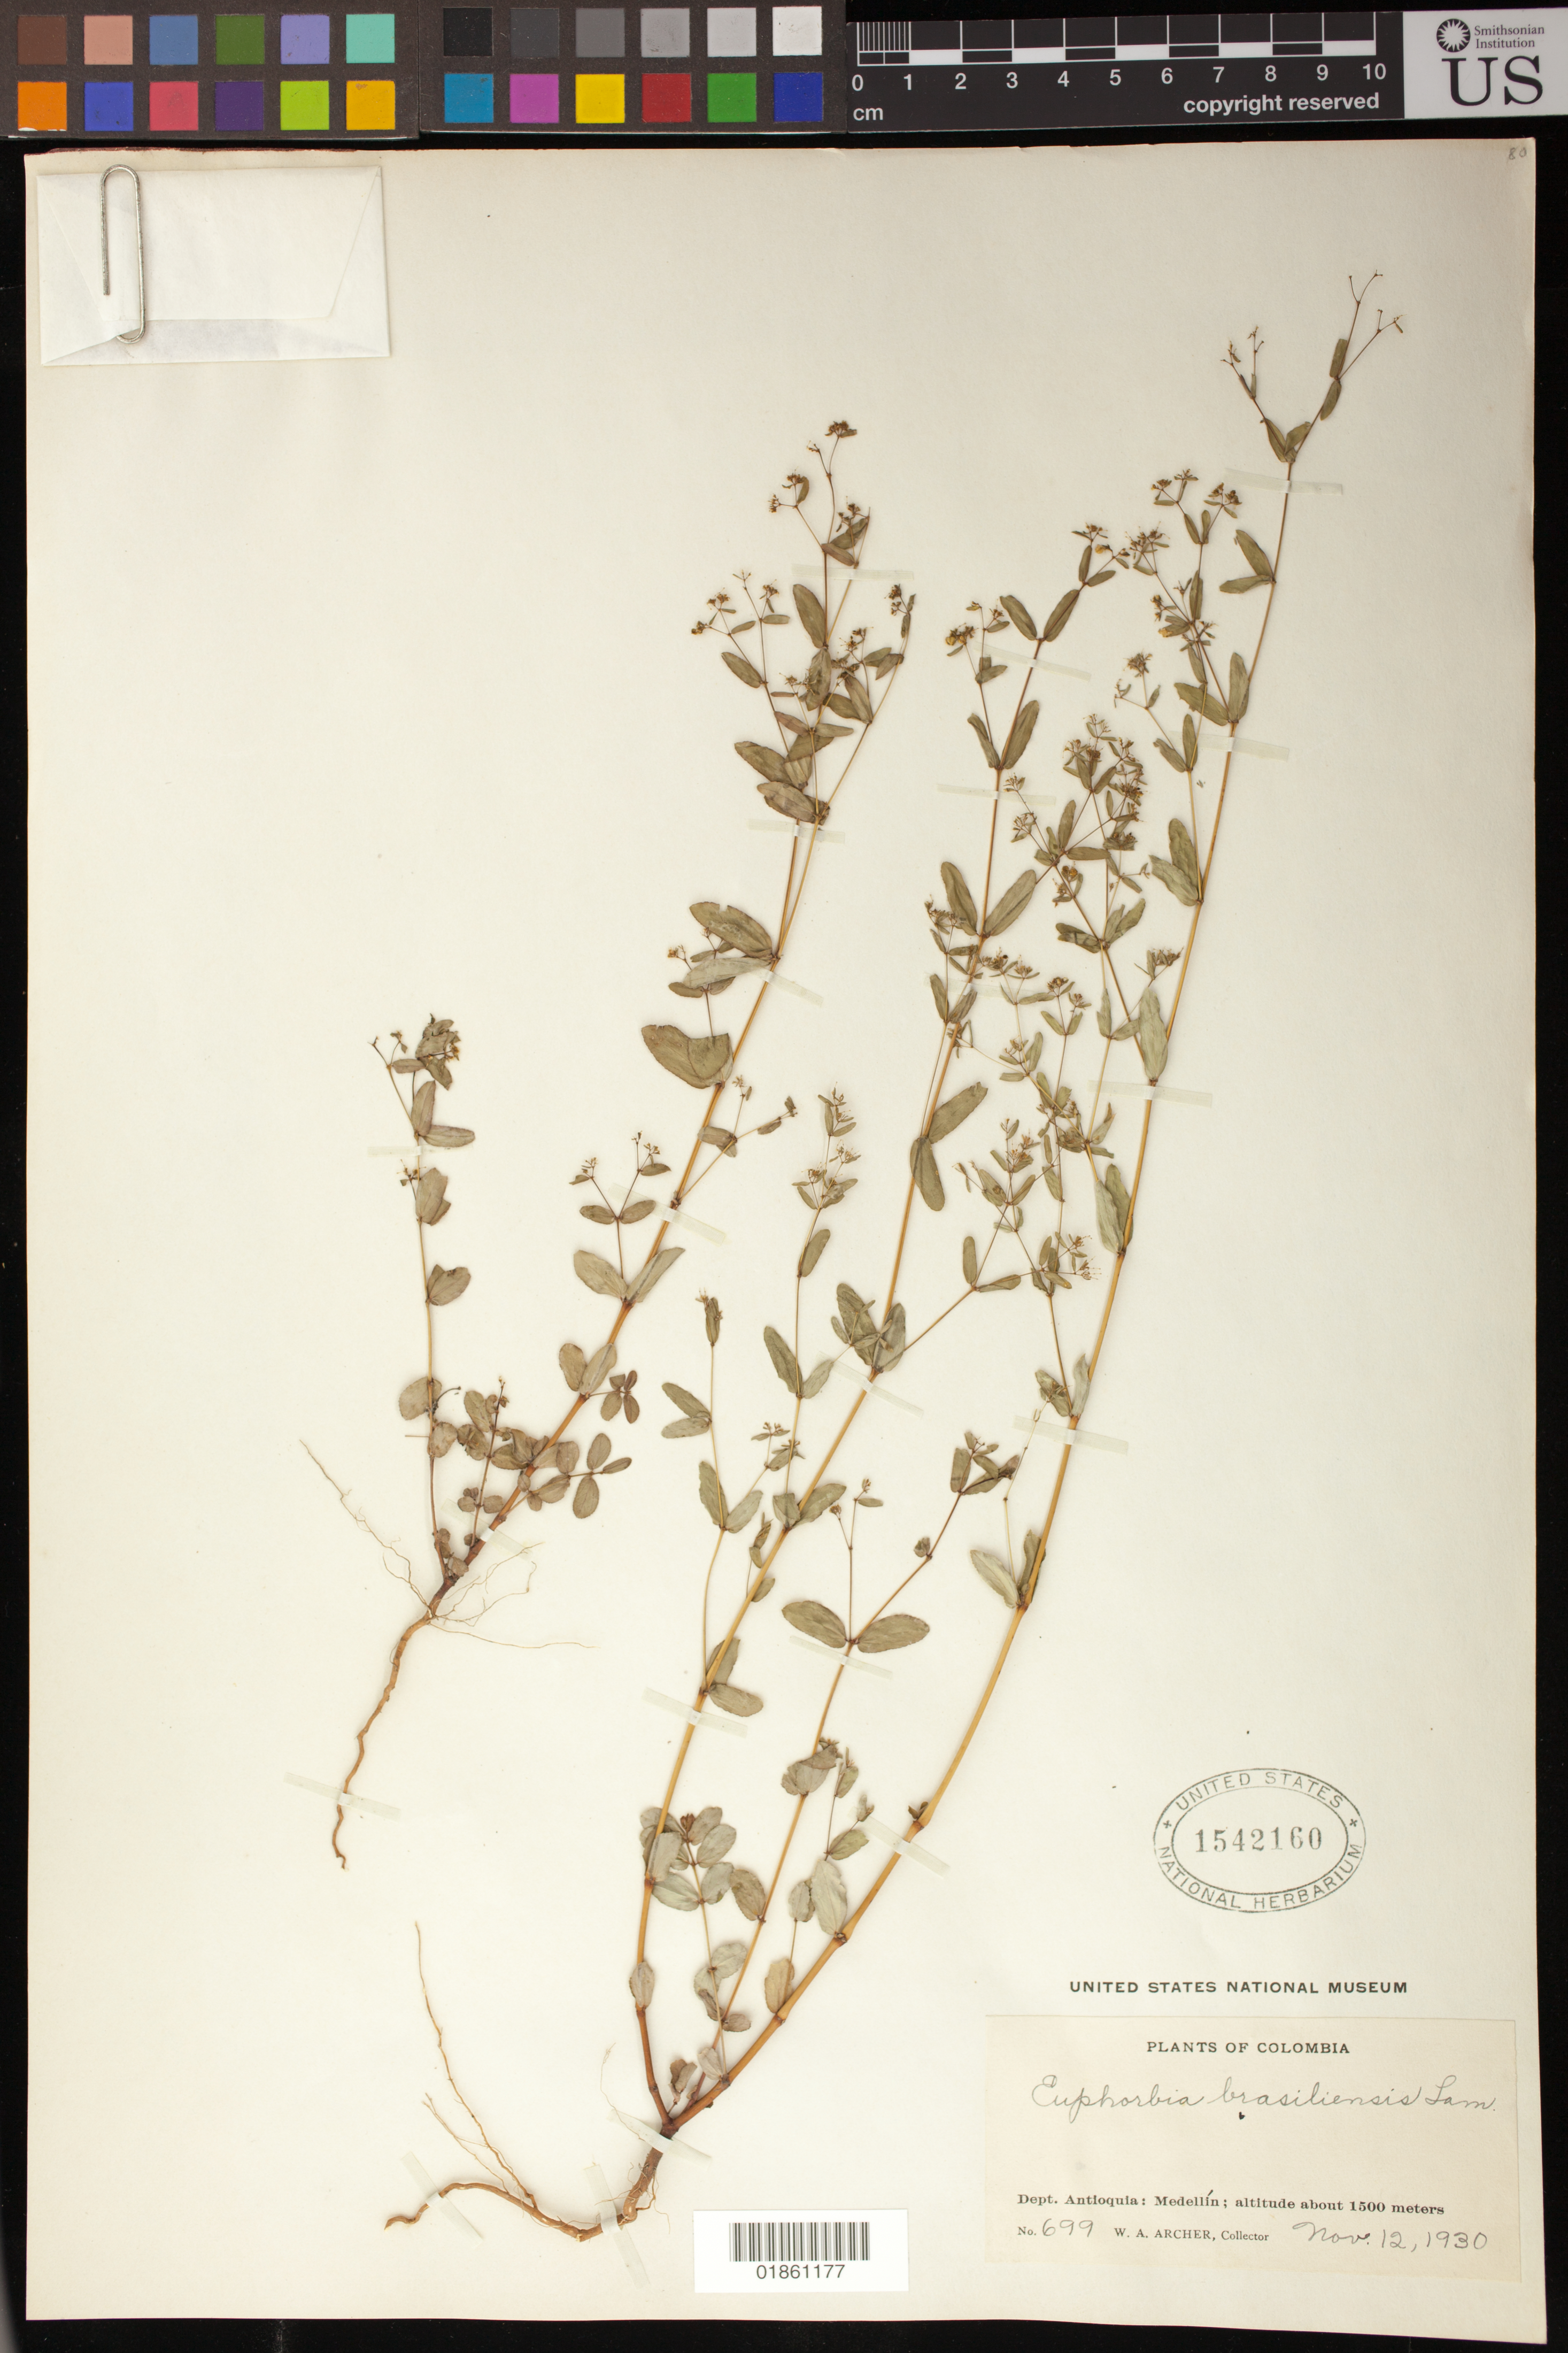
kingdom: Plantae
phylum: Tracheophyta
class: Magnoliopsida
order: Malpighiales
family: Euphorbiaceae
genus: Euphorbia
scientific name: Euphorbia hyssopifolia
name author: L.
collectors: W. A. Archer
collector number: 699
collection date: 1930-11-12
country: Colombia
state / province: Antioquia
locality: Medellin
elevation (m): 1500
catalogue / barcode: US 1542160